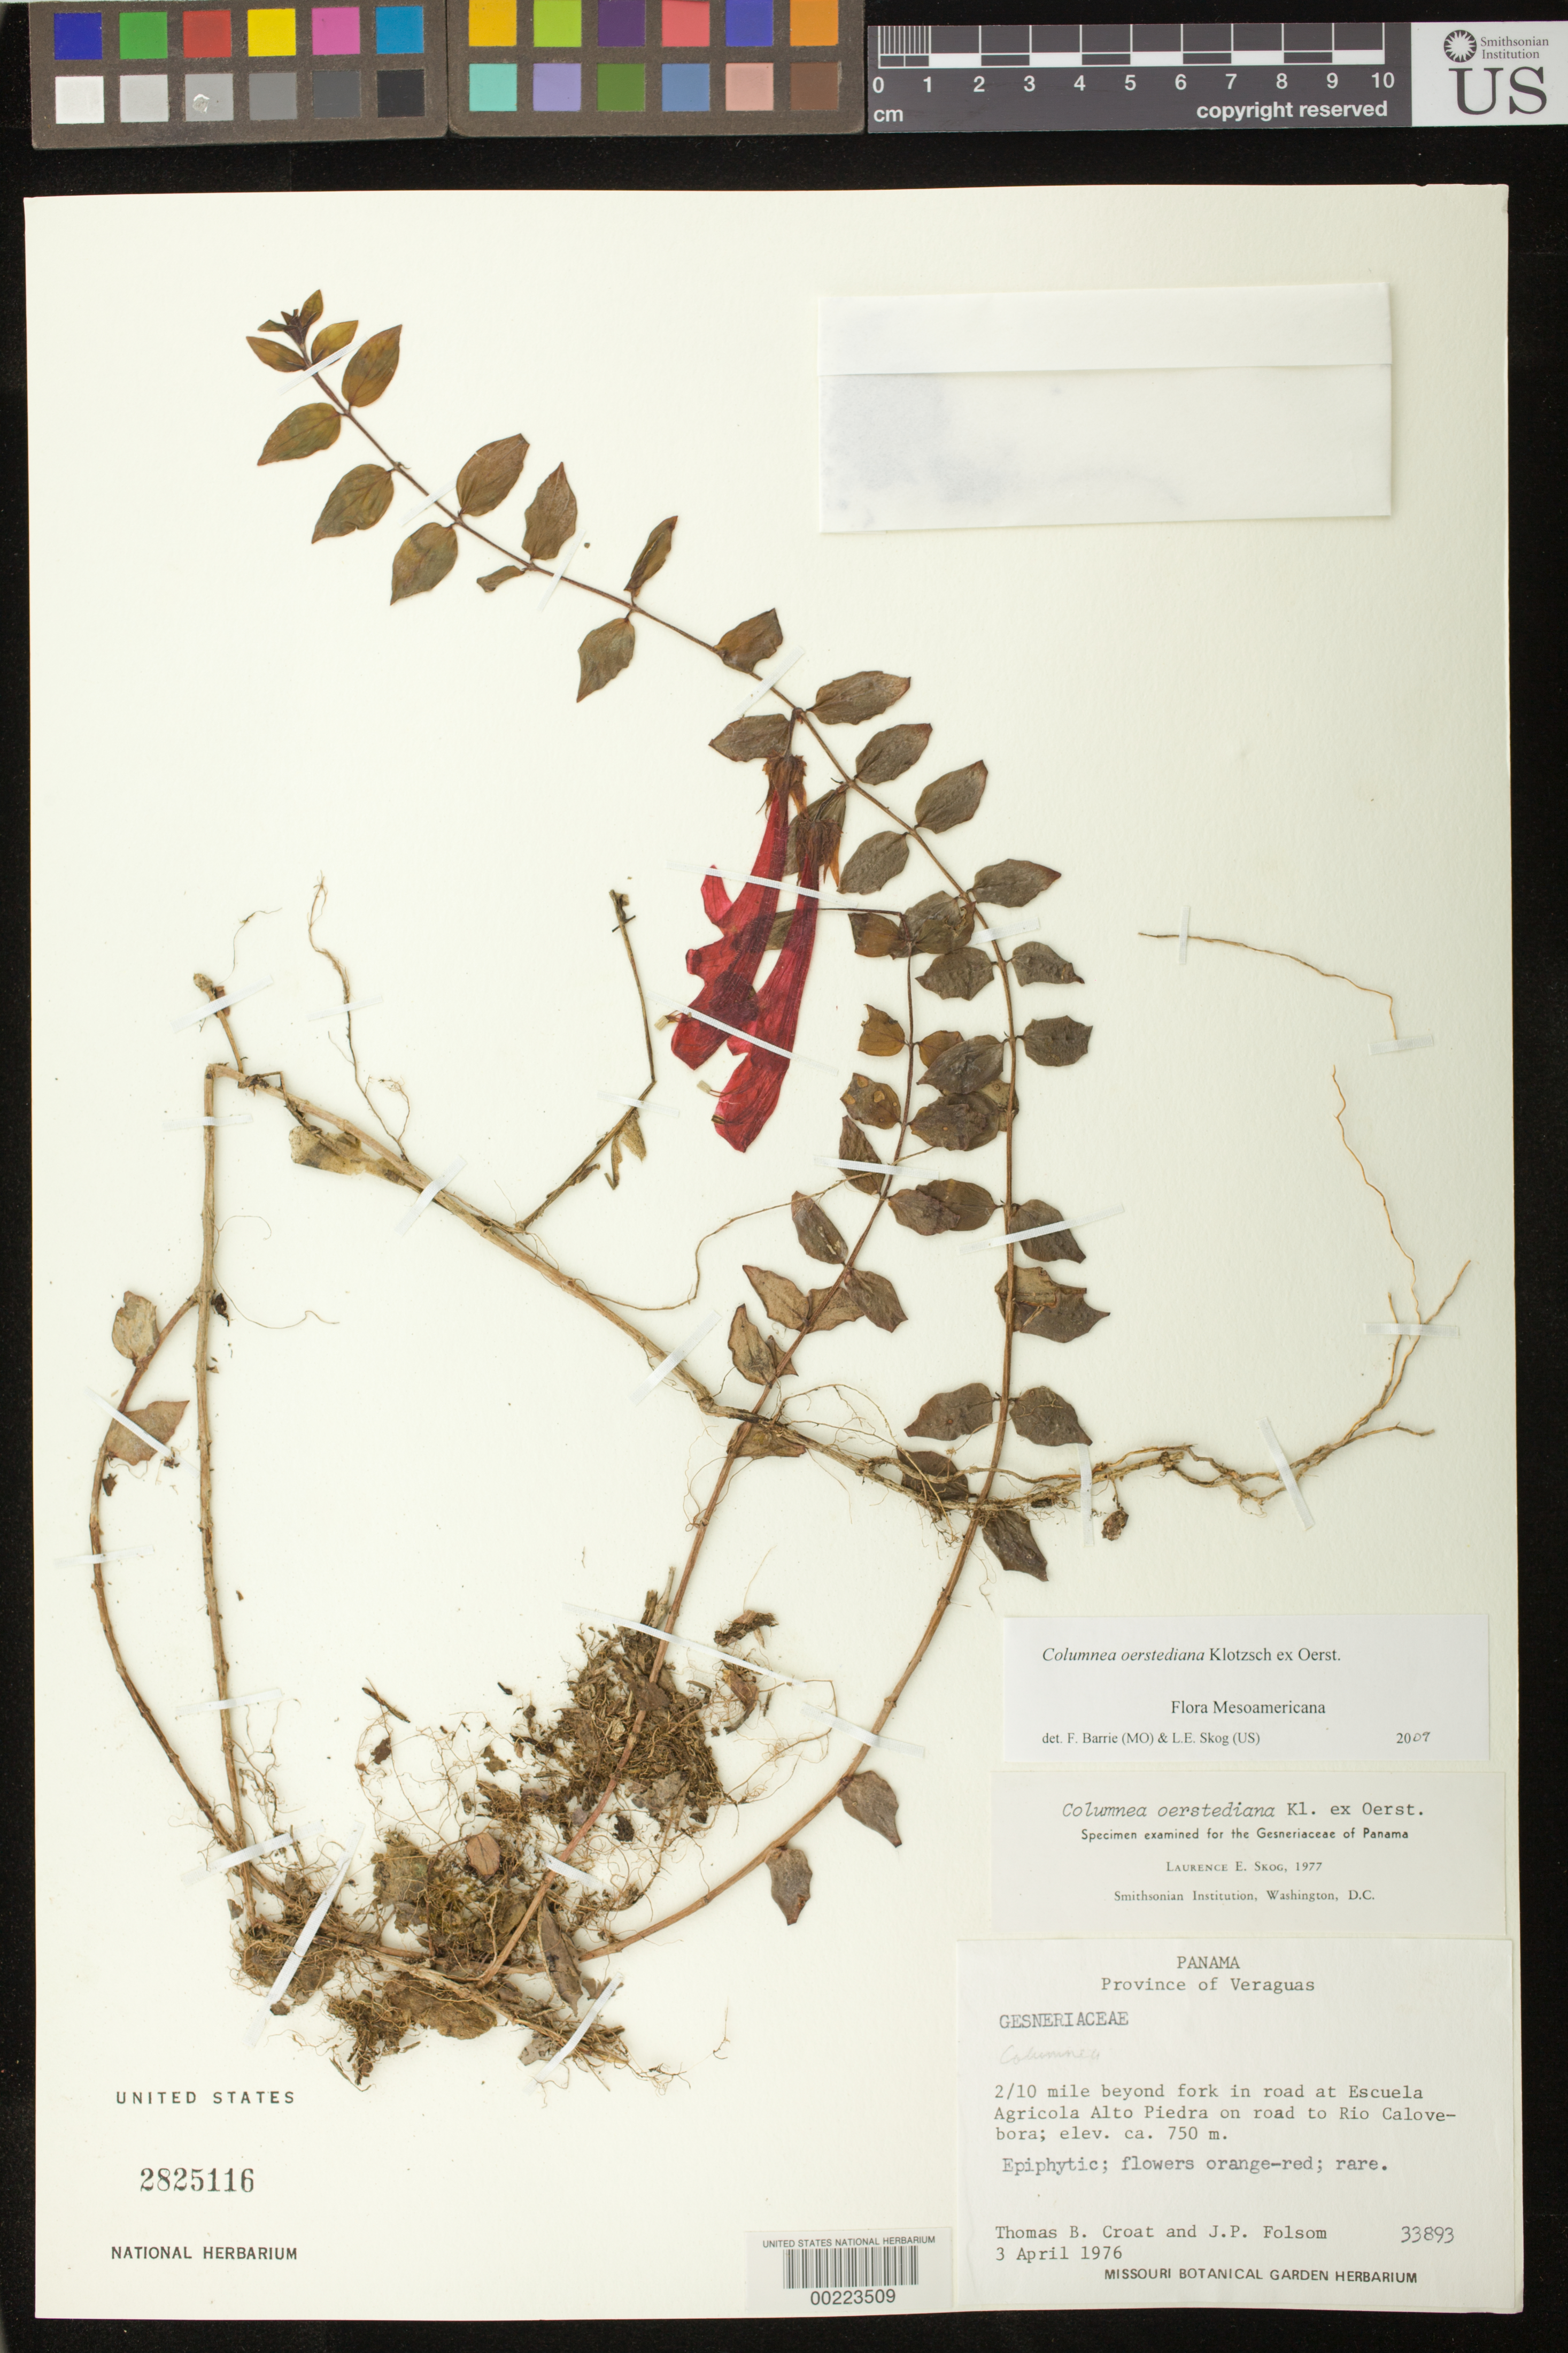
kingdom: Plantae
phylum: Tracheophyta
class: Magnoliopsida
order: Lamiales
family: Gesneriaceae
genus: Columnea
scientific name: Columnea oerstediana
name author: Klotzsch ex Oerst.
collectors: T. B. Croat & J. P. Folsom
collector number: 33893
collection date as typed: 03 Apr 1976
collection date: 1976-04-03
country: Panama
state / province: Veraguas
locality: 2/10 mi beyond fork in road at Escuela Agricola Alto Piedra on road to Rio Calovebora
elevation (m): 750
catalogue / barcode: US 2825116